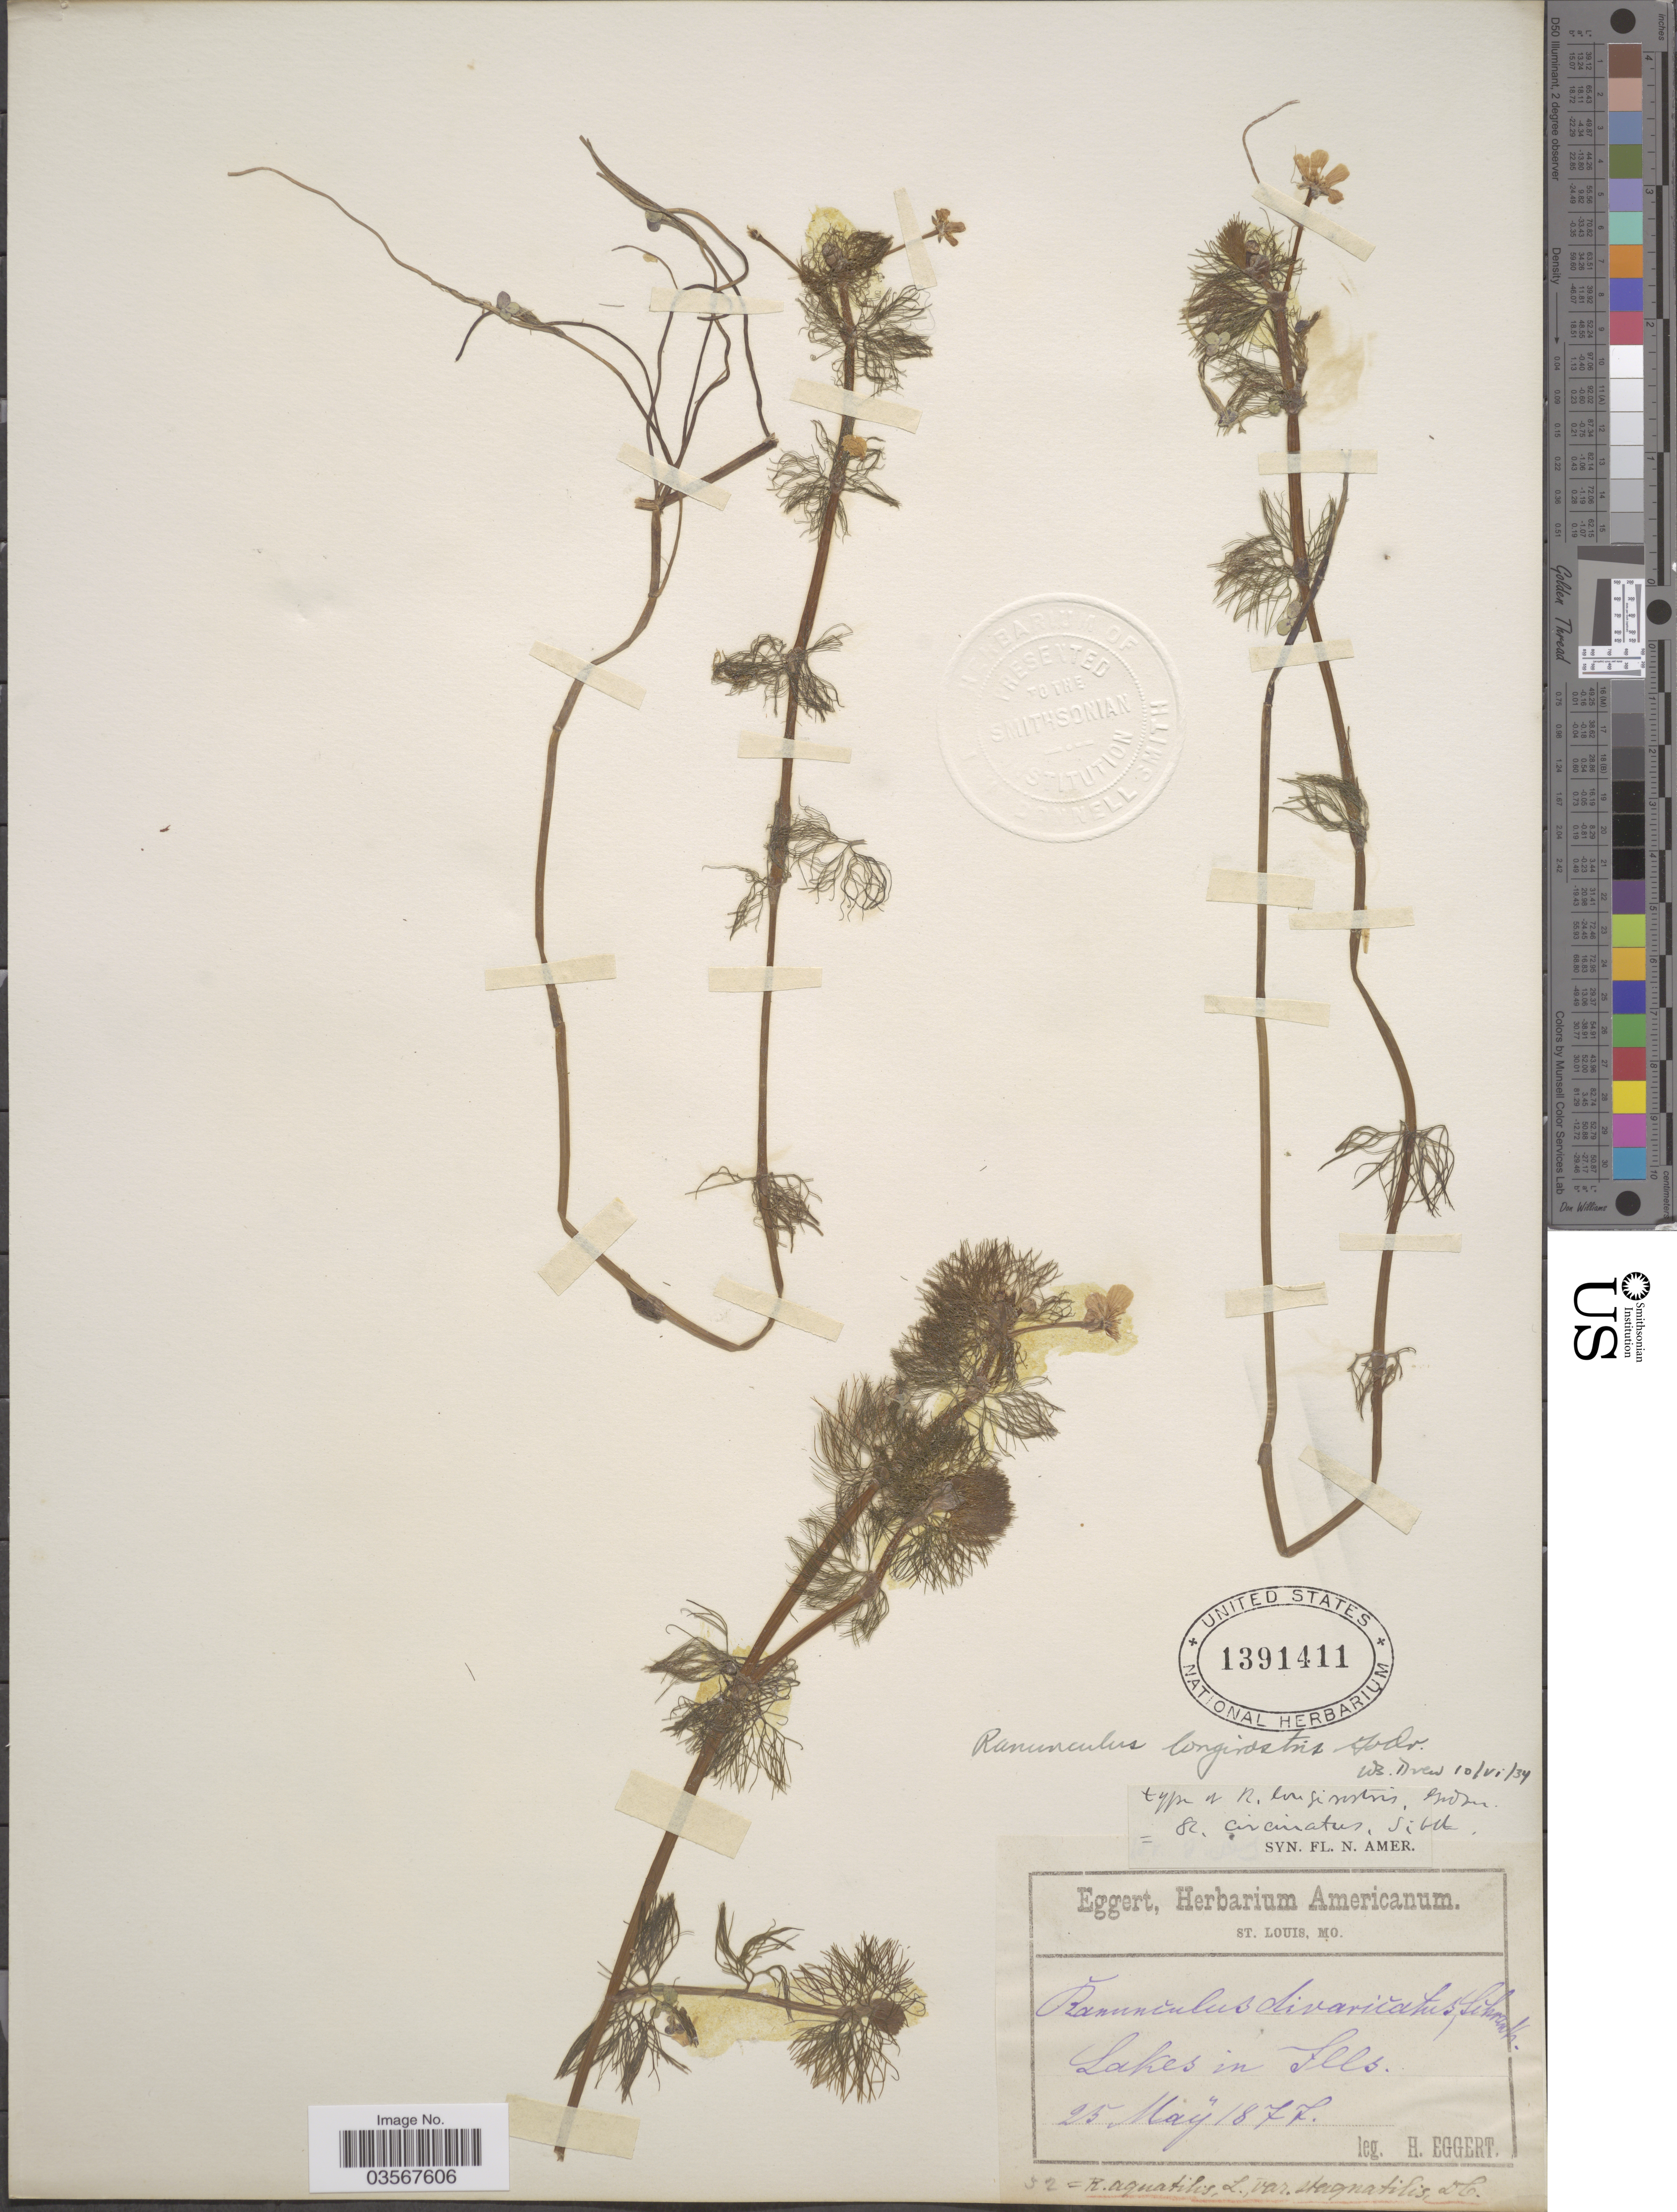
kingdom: Plantae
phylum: Tracheophyta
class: Magnoliopsida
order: Ranunculales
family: Ranunculaceae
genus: Ranunculus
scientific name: Ranunculus longirostris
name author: Godr.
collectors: H. Eggert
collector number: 52*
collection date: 1877-05-25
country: United States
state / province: Illinois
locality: Lakes in Ills.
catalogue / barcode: US 1391411